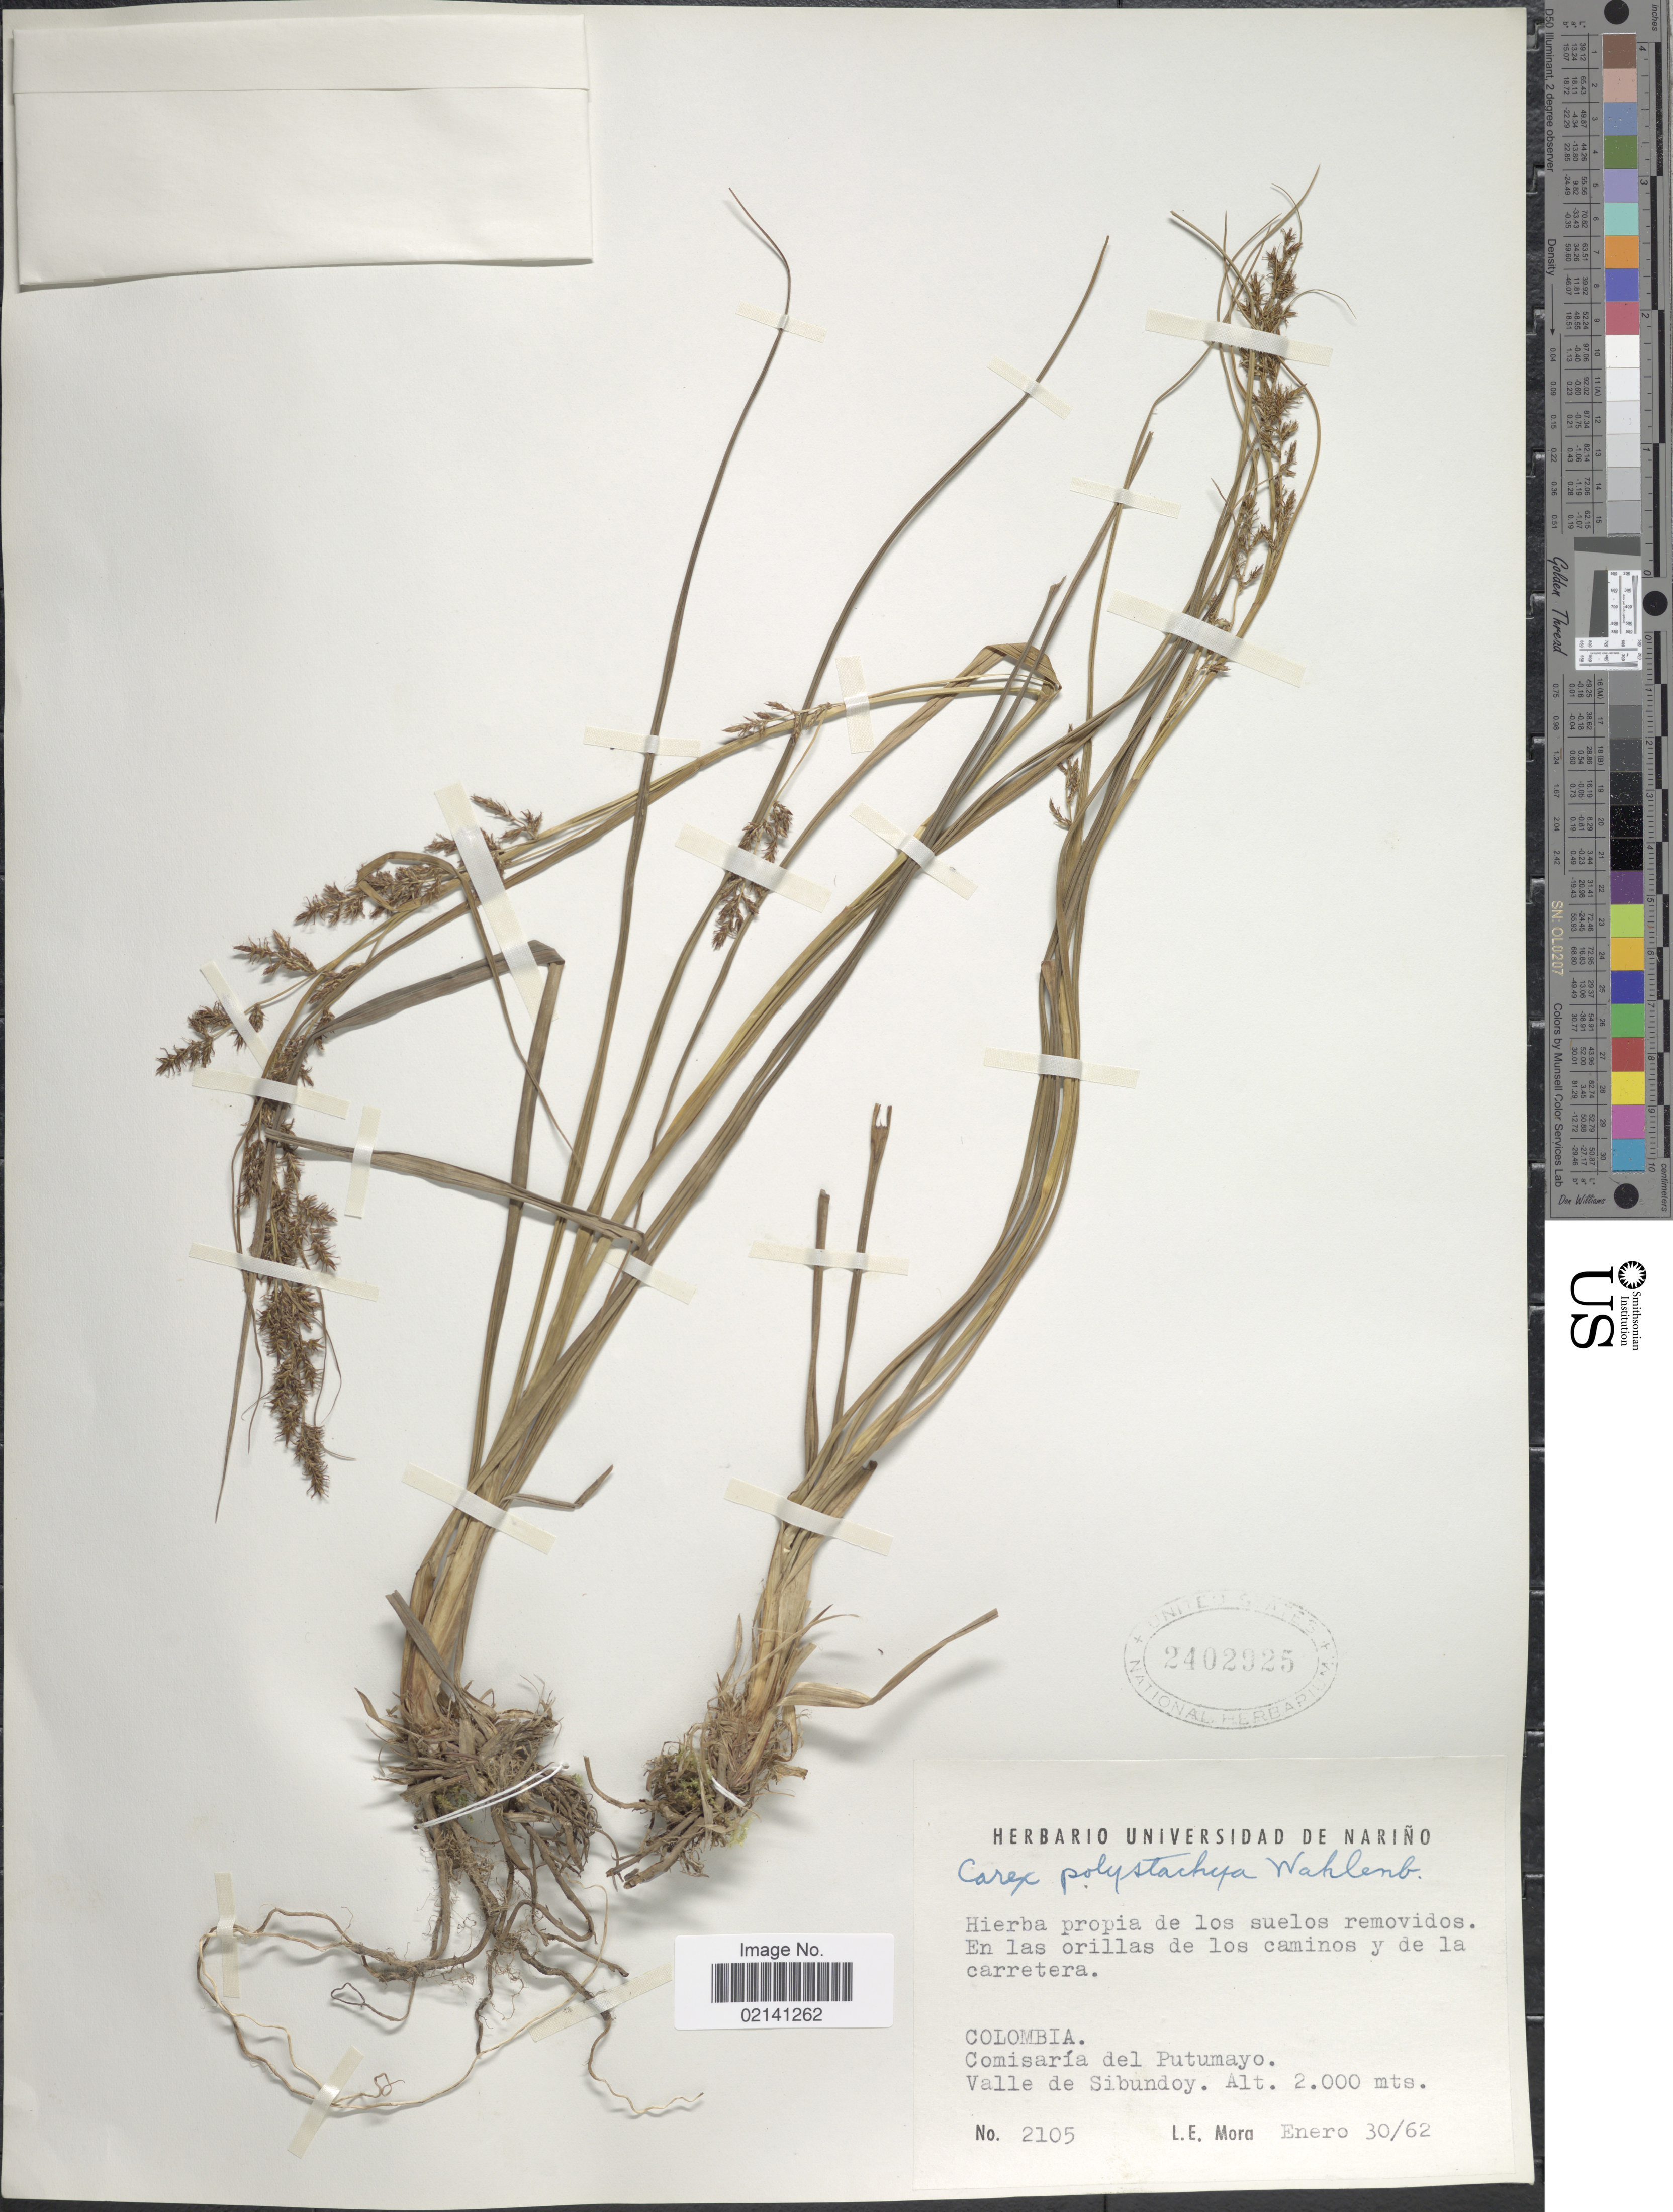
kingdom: Plantae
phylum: Tracheophyta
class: Liliopsida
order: Poales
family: Cyperaceae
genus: Carex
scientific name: Carex porrecta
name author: Reznicek & Camelb.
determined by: Jimnéz-Mejias, Pedro, (UPOS), Universidad Pablo de Olavide (SPAIN)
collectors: L. Mora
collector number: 2105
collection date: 1962-01-30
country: Colombia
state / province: Putumayo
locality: En las orillas de los caminos y dela carretera. Comisario del Putumayo, Valle de Sibundoy.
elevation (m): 2000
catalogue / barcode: US 2402925